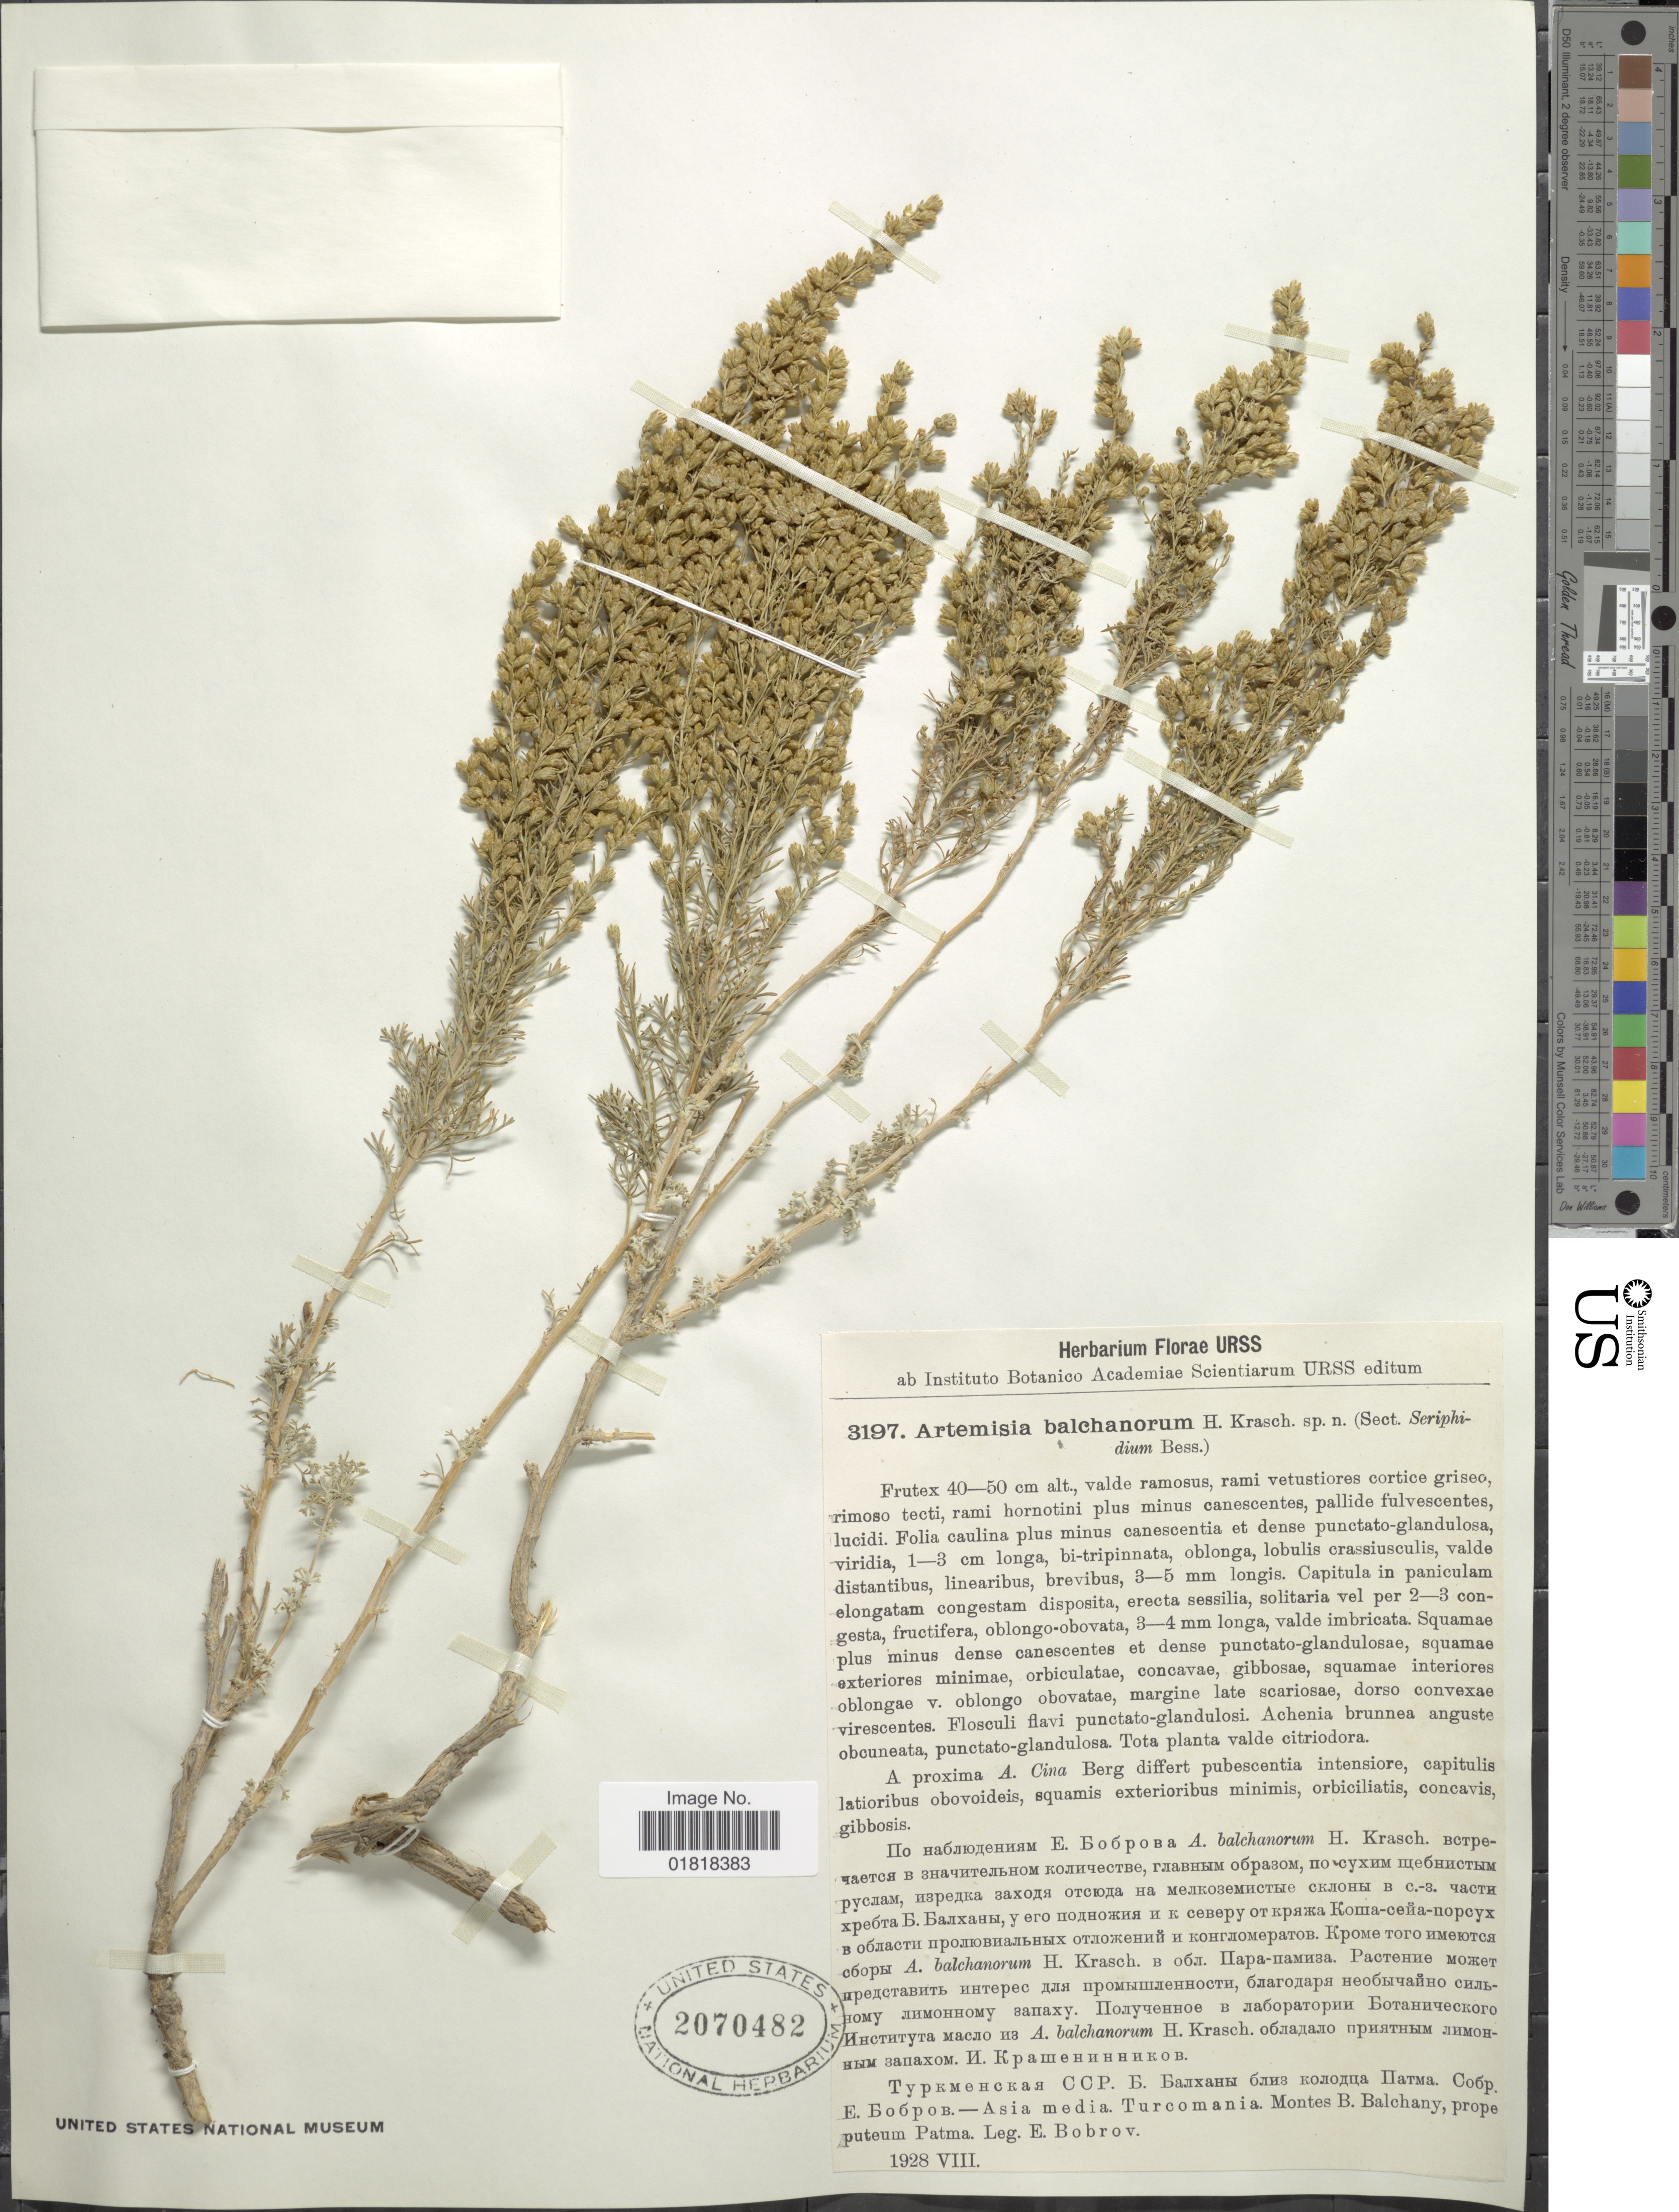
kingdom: Plantae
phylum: Tracheophyta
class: Magnoliopsida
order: Asterales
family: Asteraceae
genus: Artemisia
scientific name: Artemisia balchanorum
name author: Krasch.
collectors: E. Bobrov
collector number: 3197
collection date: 1928-08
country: Turkmenistan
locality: Asia media, Turcomania, Montes B. Balchany, prope puteum Patma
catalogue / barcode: US 2070482